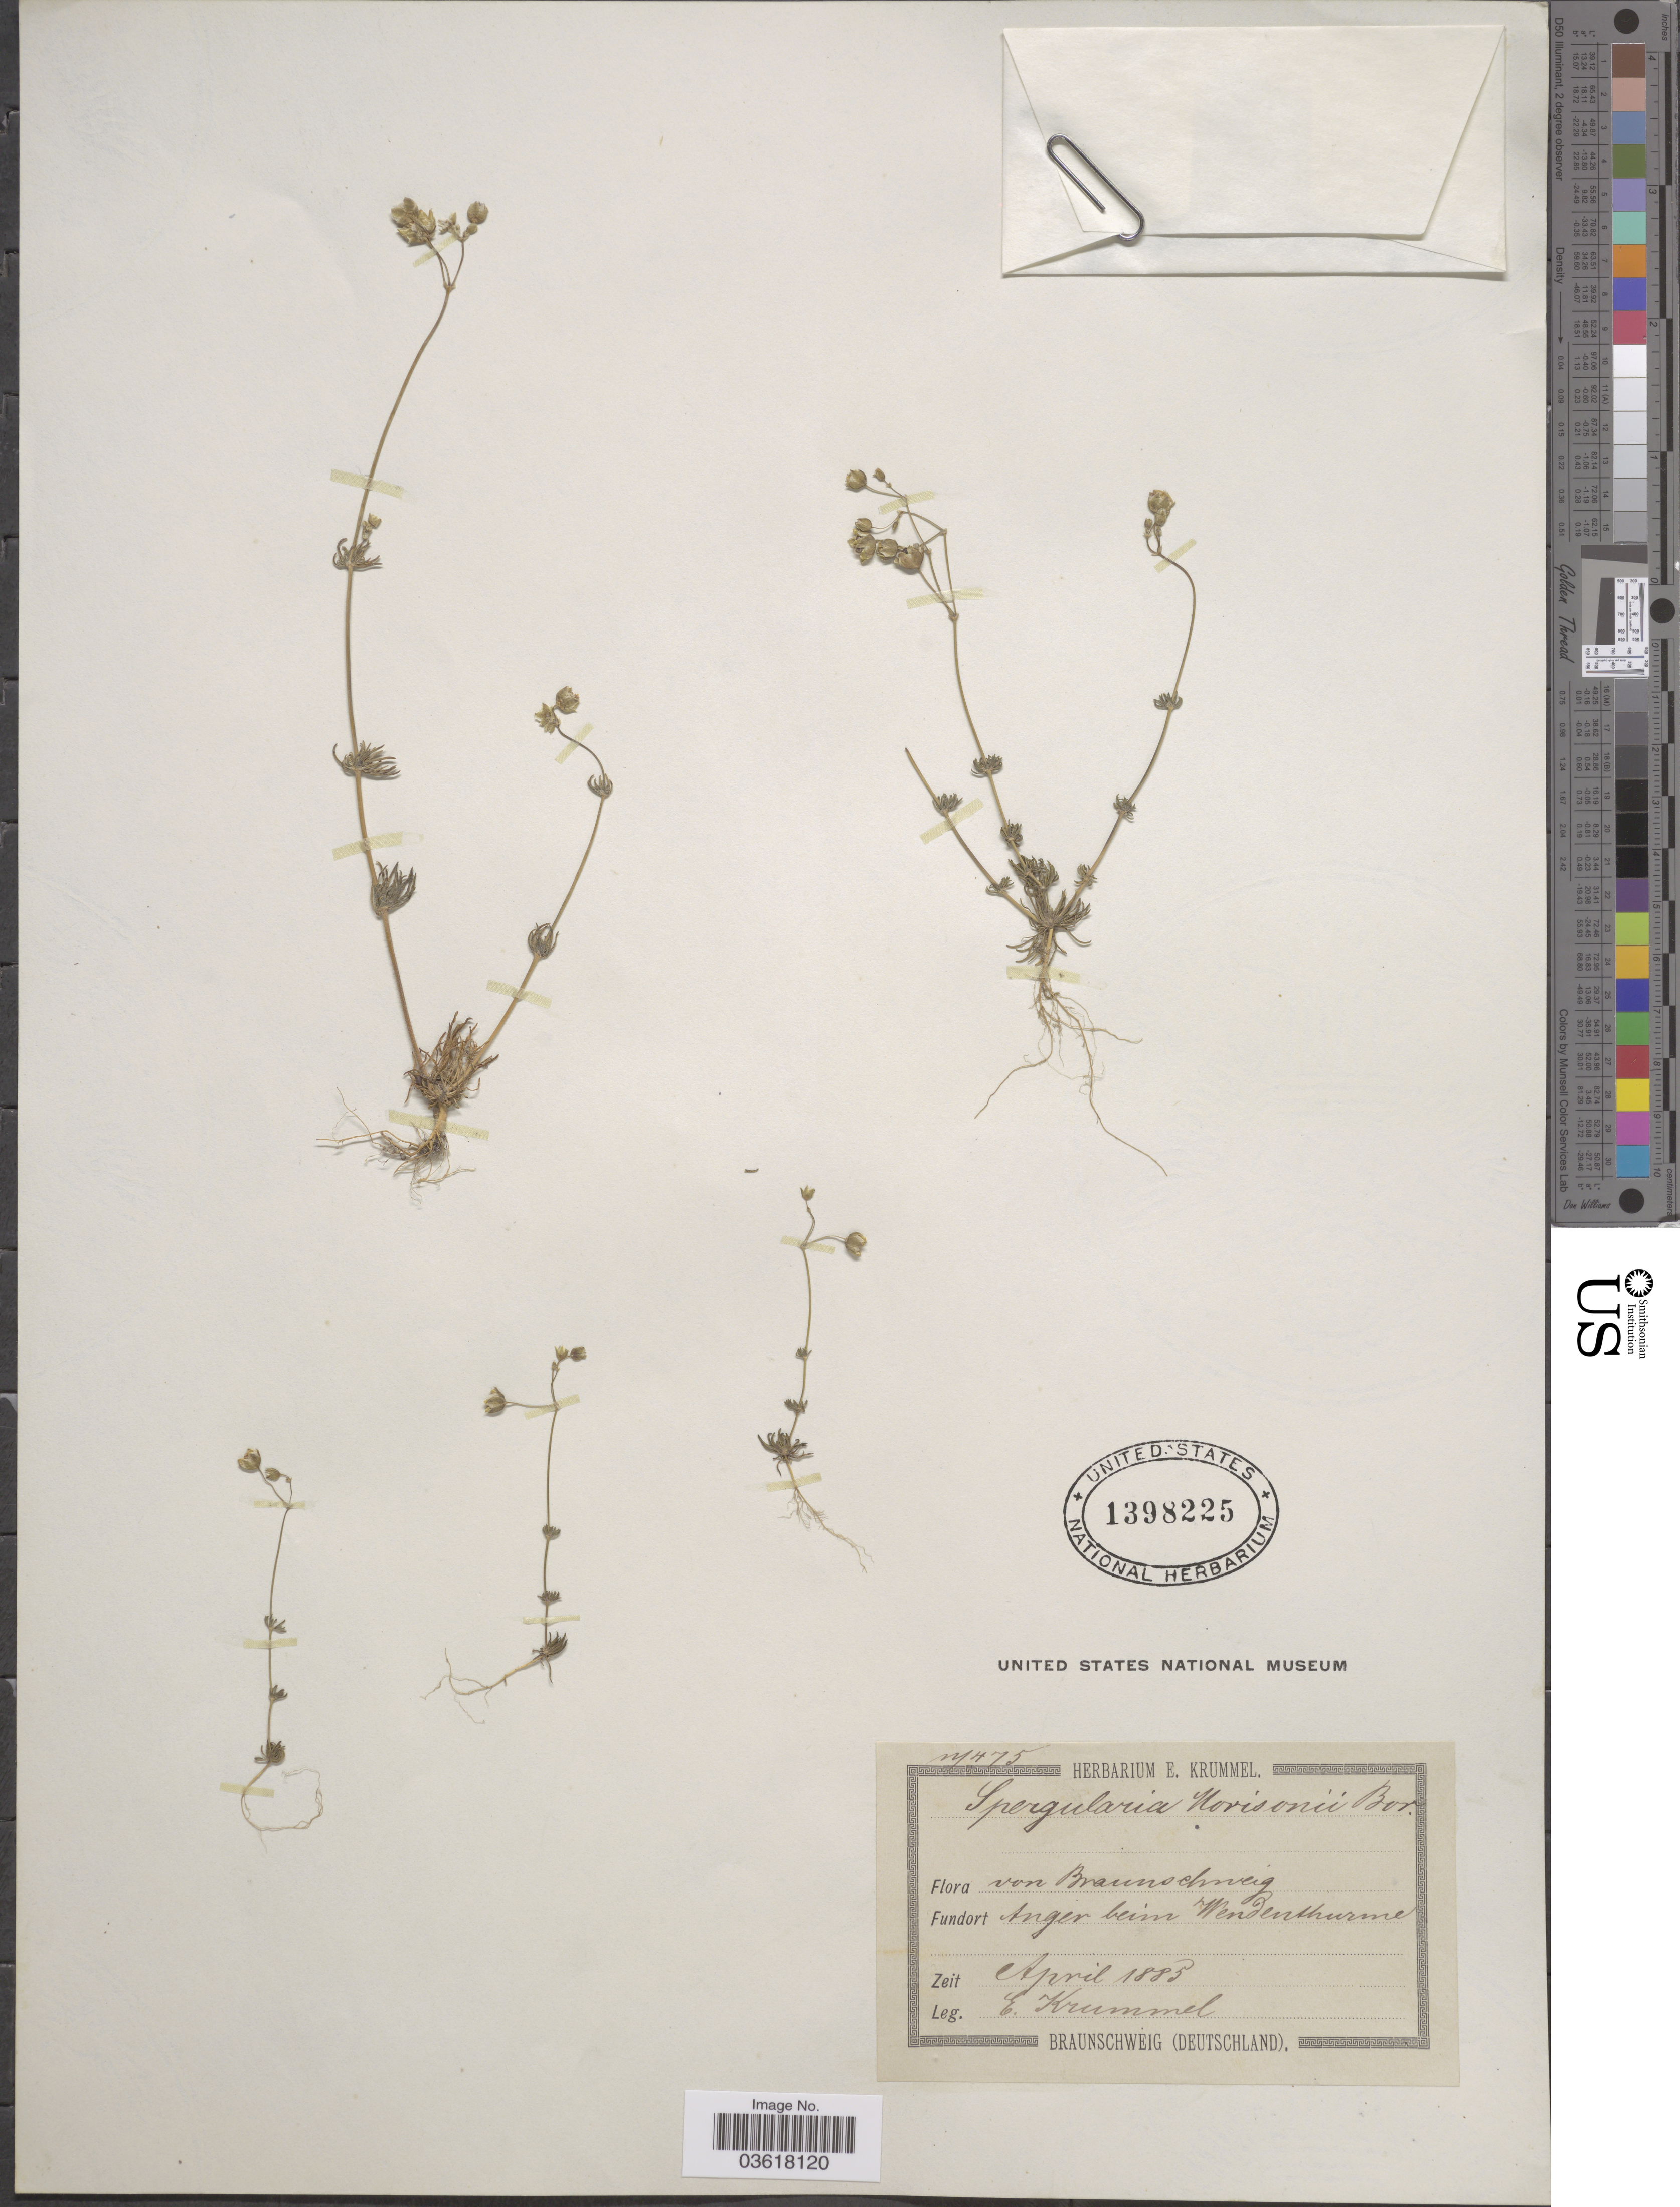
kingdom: Plantae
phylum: Tracheophyta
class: Magnoliopsida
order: Caryophyllales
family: Caryophyllaceae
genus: Spergula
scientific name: Spergula morisonii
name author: Boreau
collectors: E. Krummel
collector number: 475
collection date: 1885-04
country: Germany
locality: Anger beim Wendenthurme.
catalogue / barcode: US 1398225